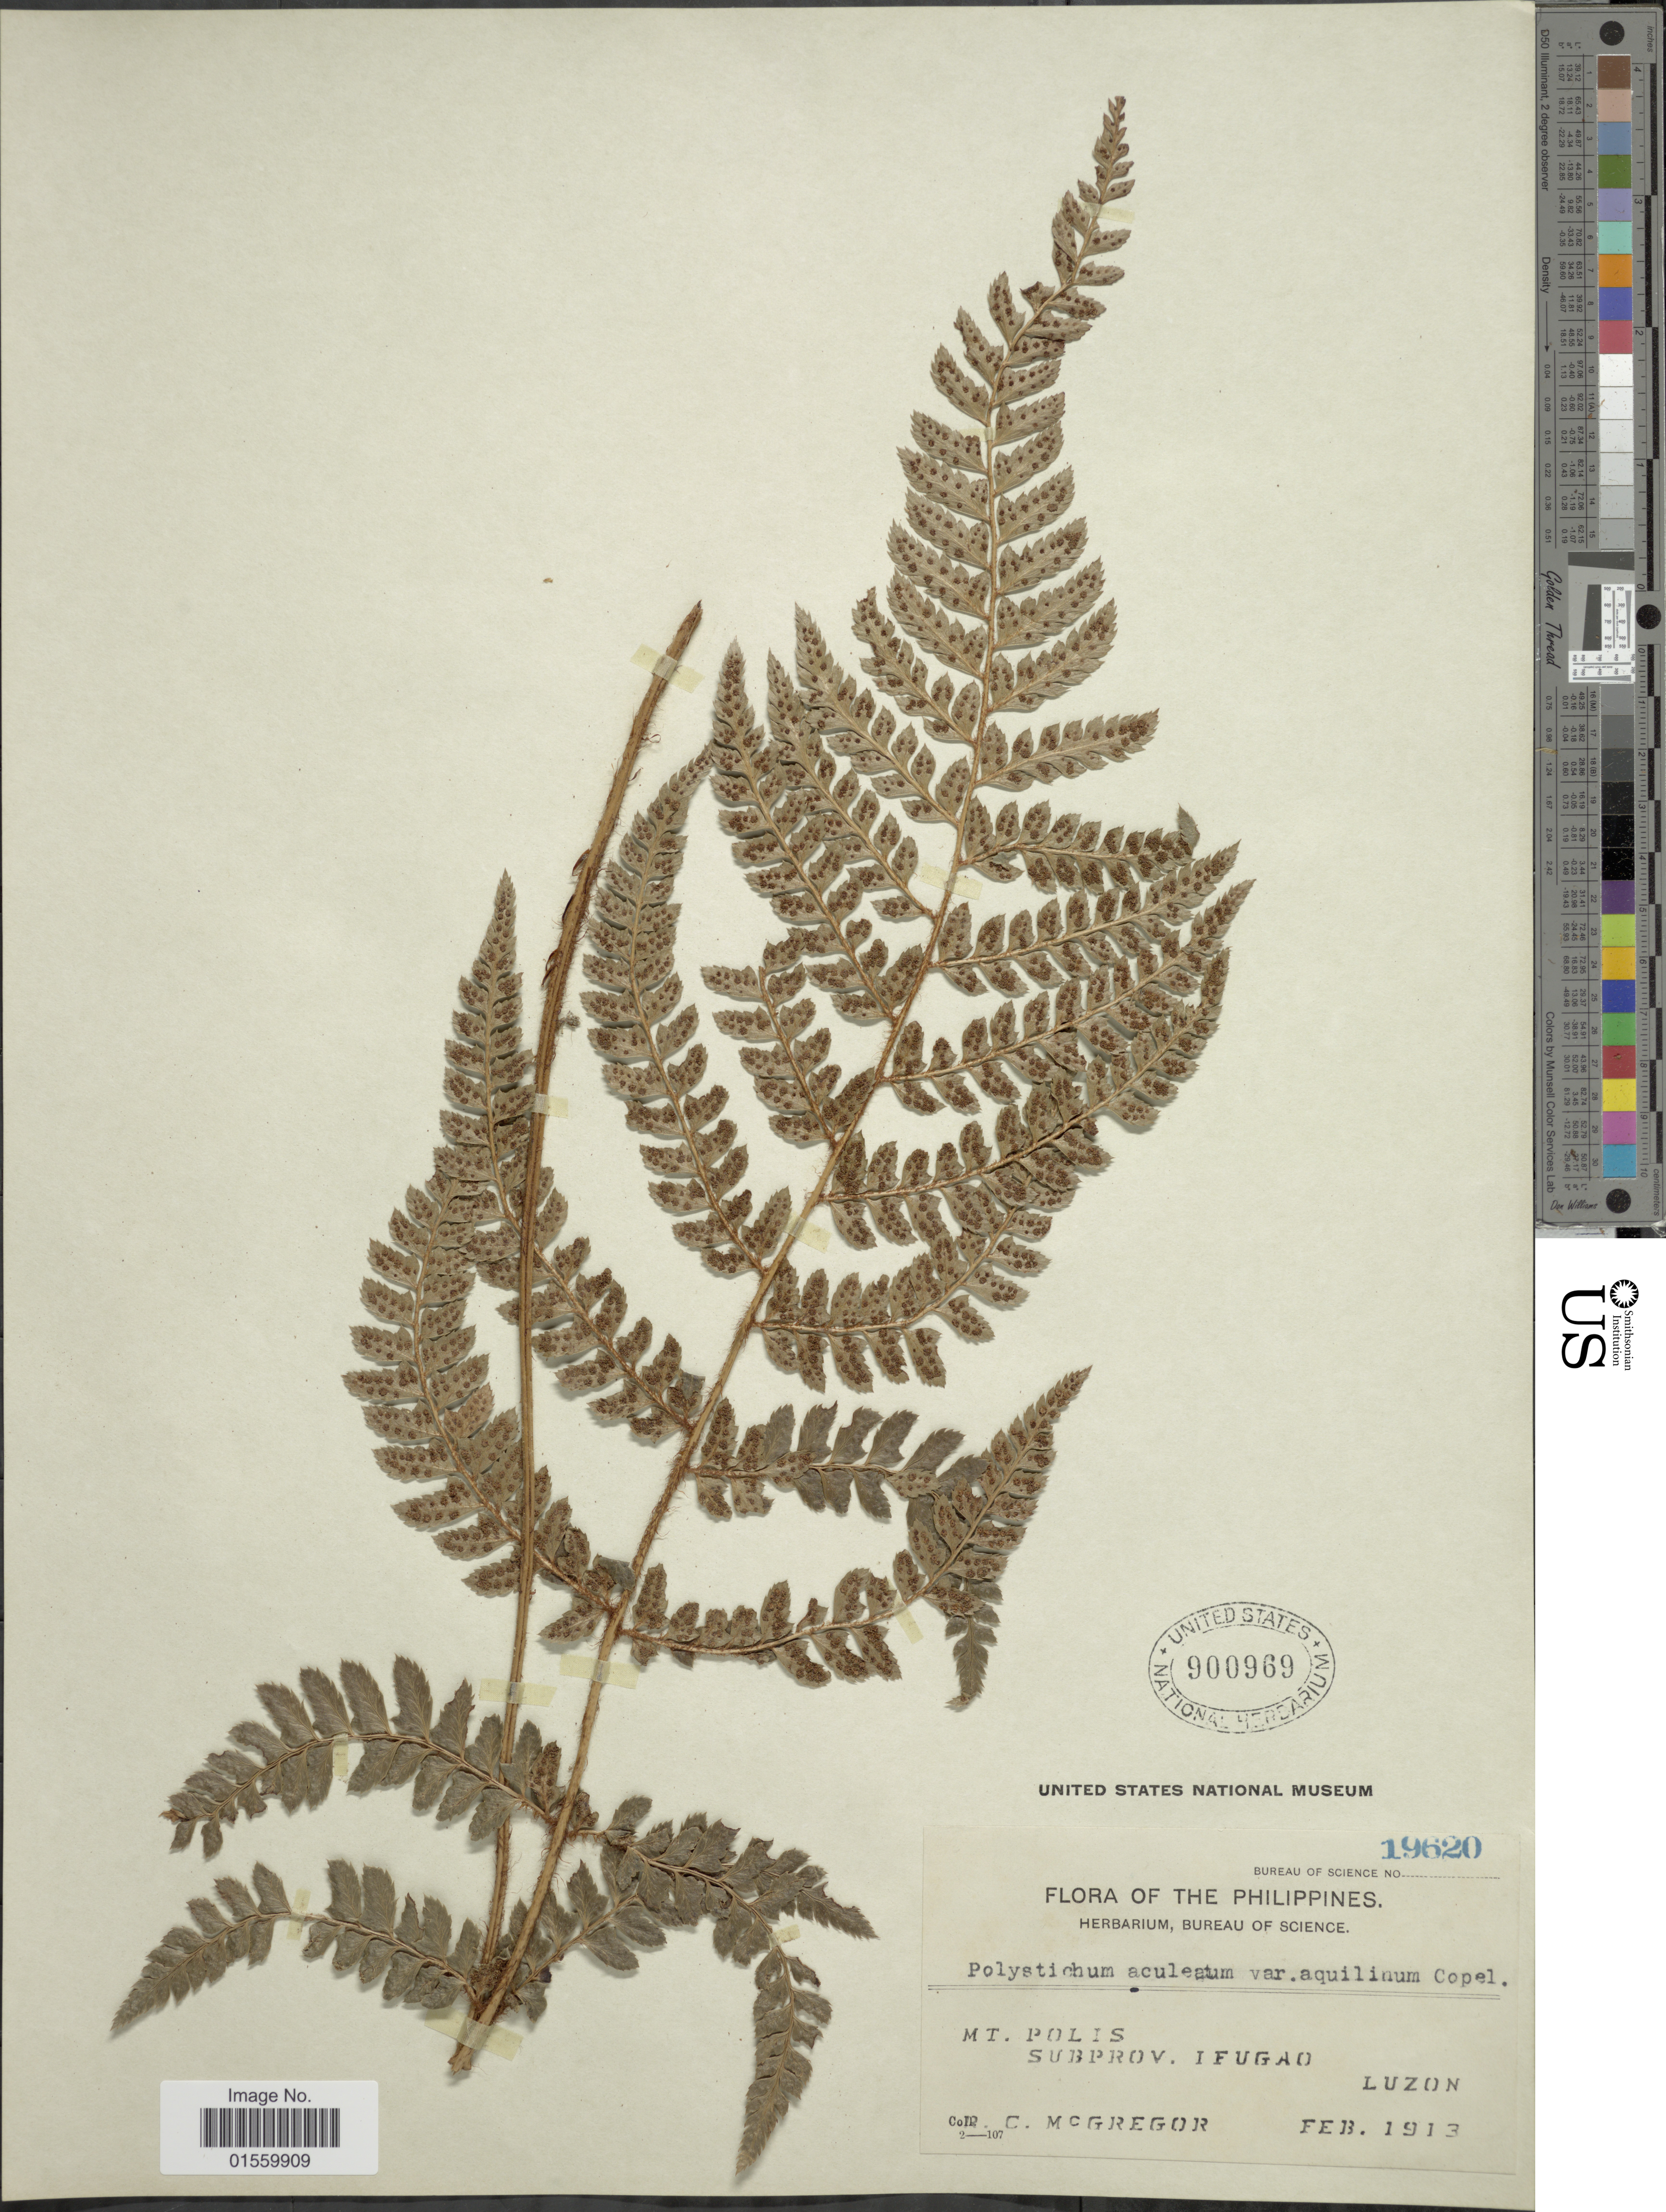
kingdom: Plantae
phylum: Tracheophyta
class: Polypodiopsida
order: Polypodiales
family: Dryopteridaceae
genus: Polystichum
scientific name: Polystichum aculeatum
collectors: C. McGregor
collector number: Bureau of Science 19620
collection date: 1913-02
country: Philippines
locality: Mt. Polis, Subpro. Ifugao, Luzon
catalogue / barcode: US 900969